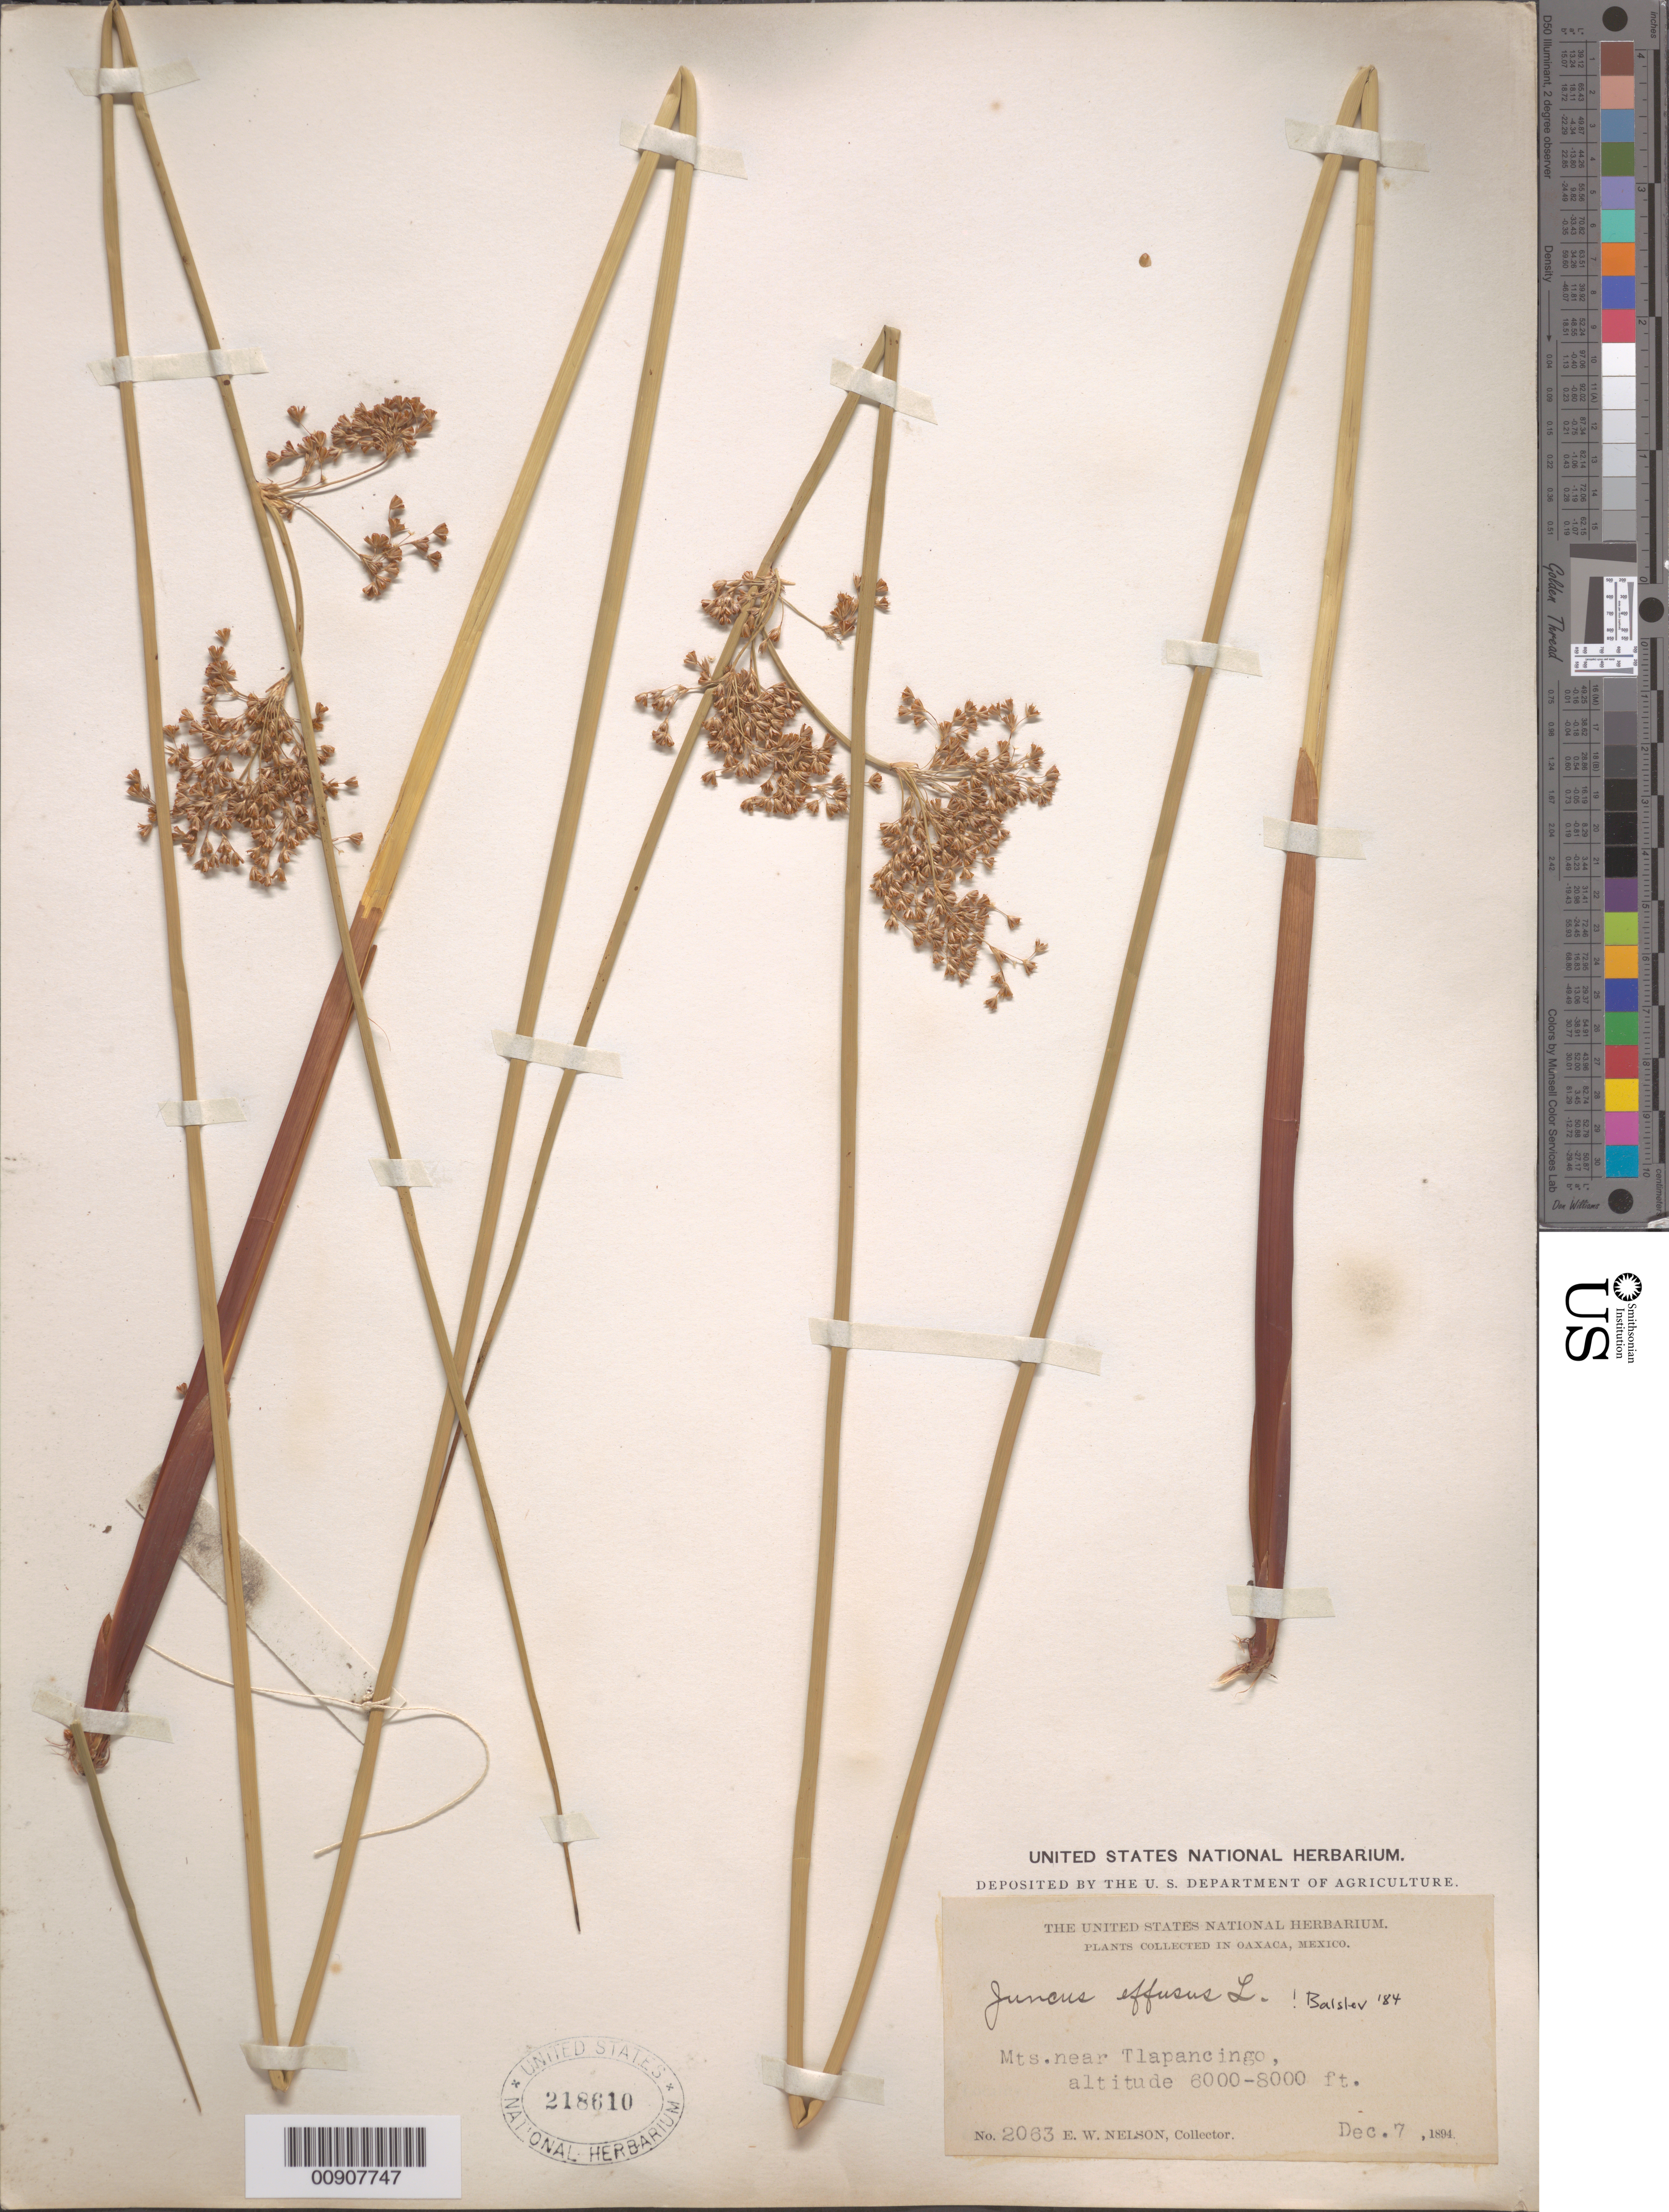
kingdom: Plantae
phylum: Tracheophyta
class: Liliopsida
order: Poales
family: Juncaceae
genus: Juncus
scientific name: Juncus effusus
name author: L.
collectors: E. W. Nelson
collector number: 2063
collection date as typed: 07 Dec 1894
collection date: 1894-12-07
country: Mexico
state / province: Oaxaca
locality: Oaxaca: Mts. near Tlapancingo.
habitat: Mountains.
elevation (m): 1829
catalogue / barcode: US 218610